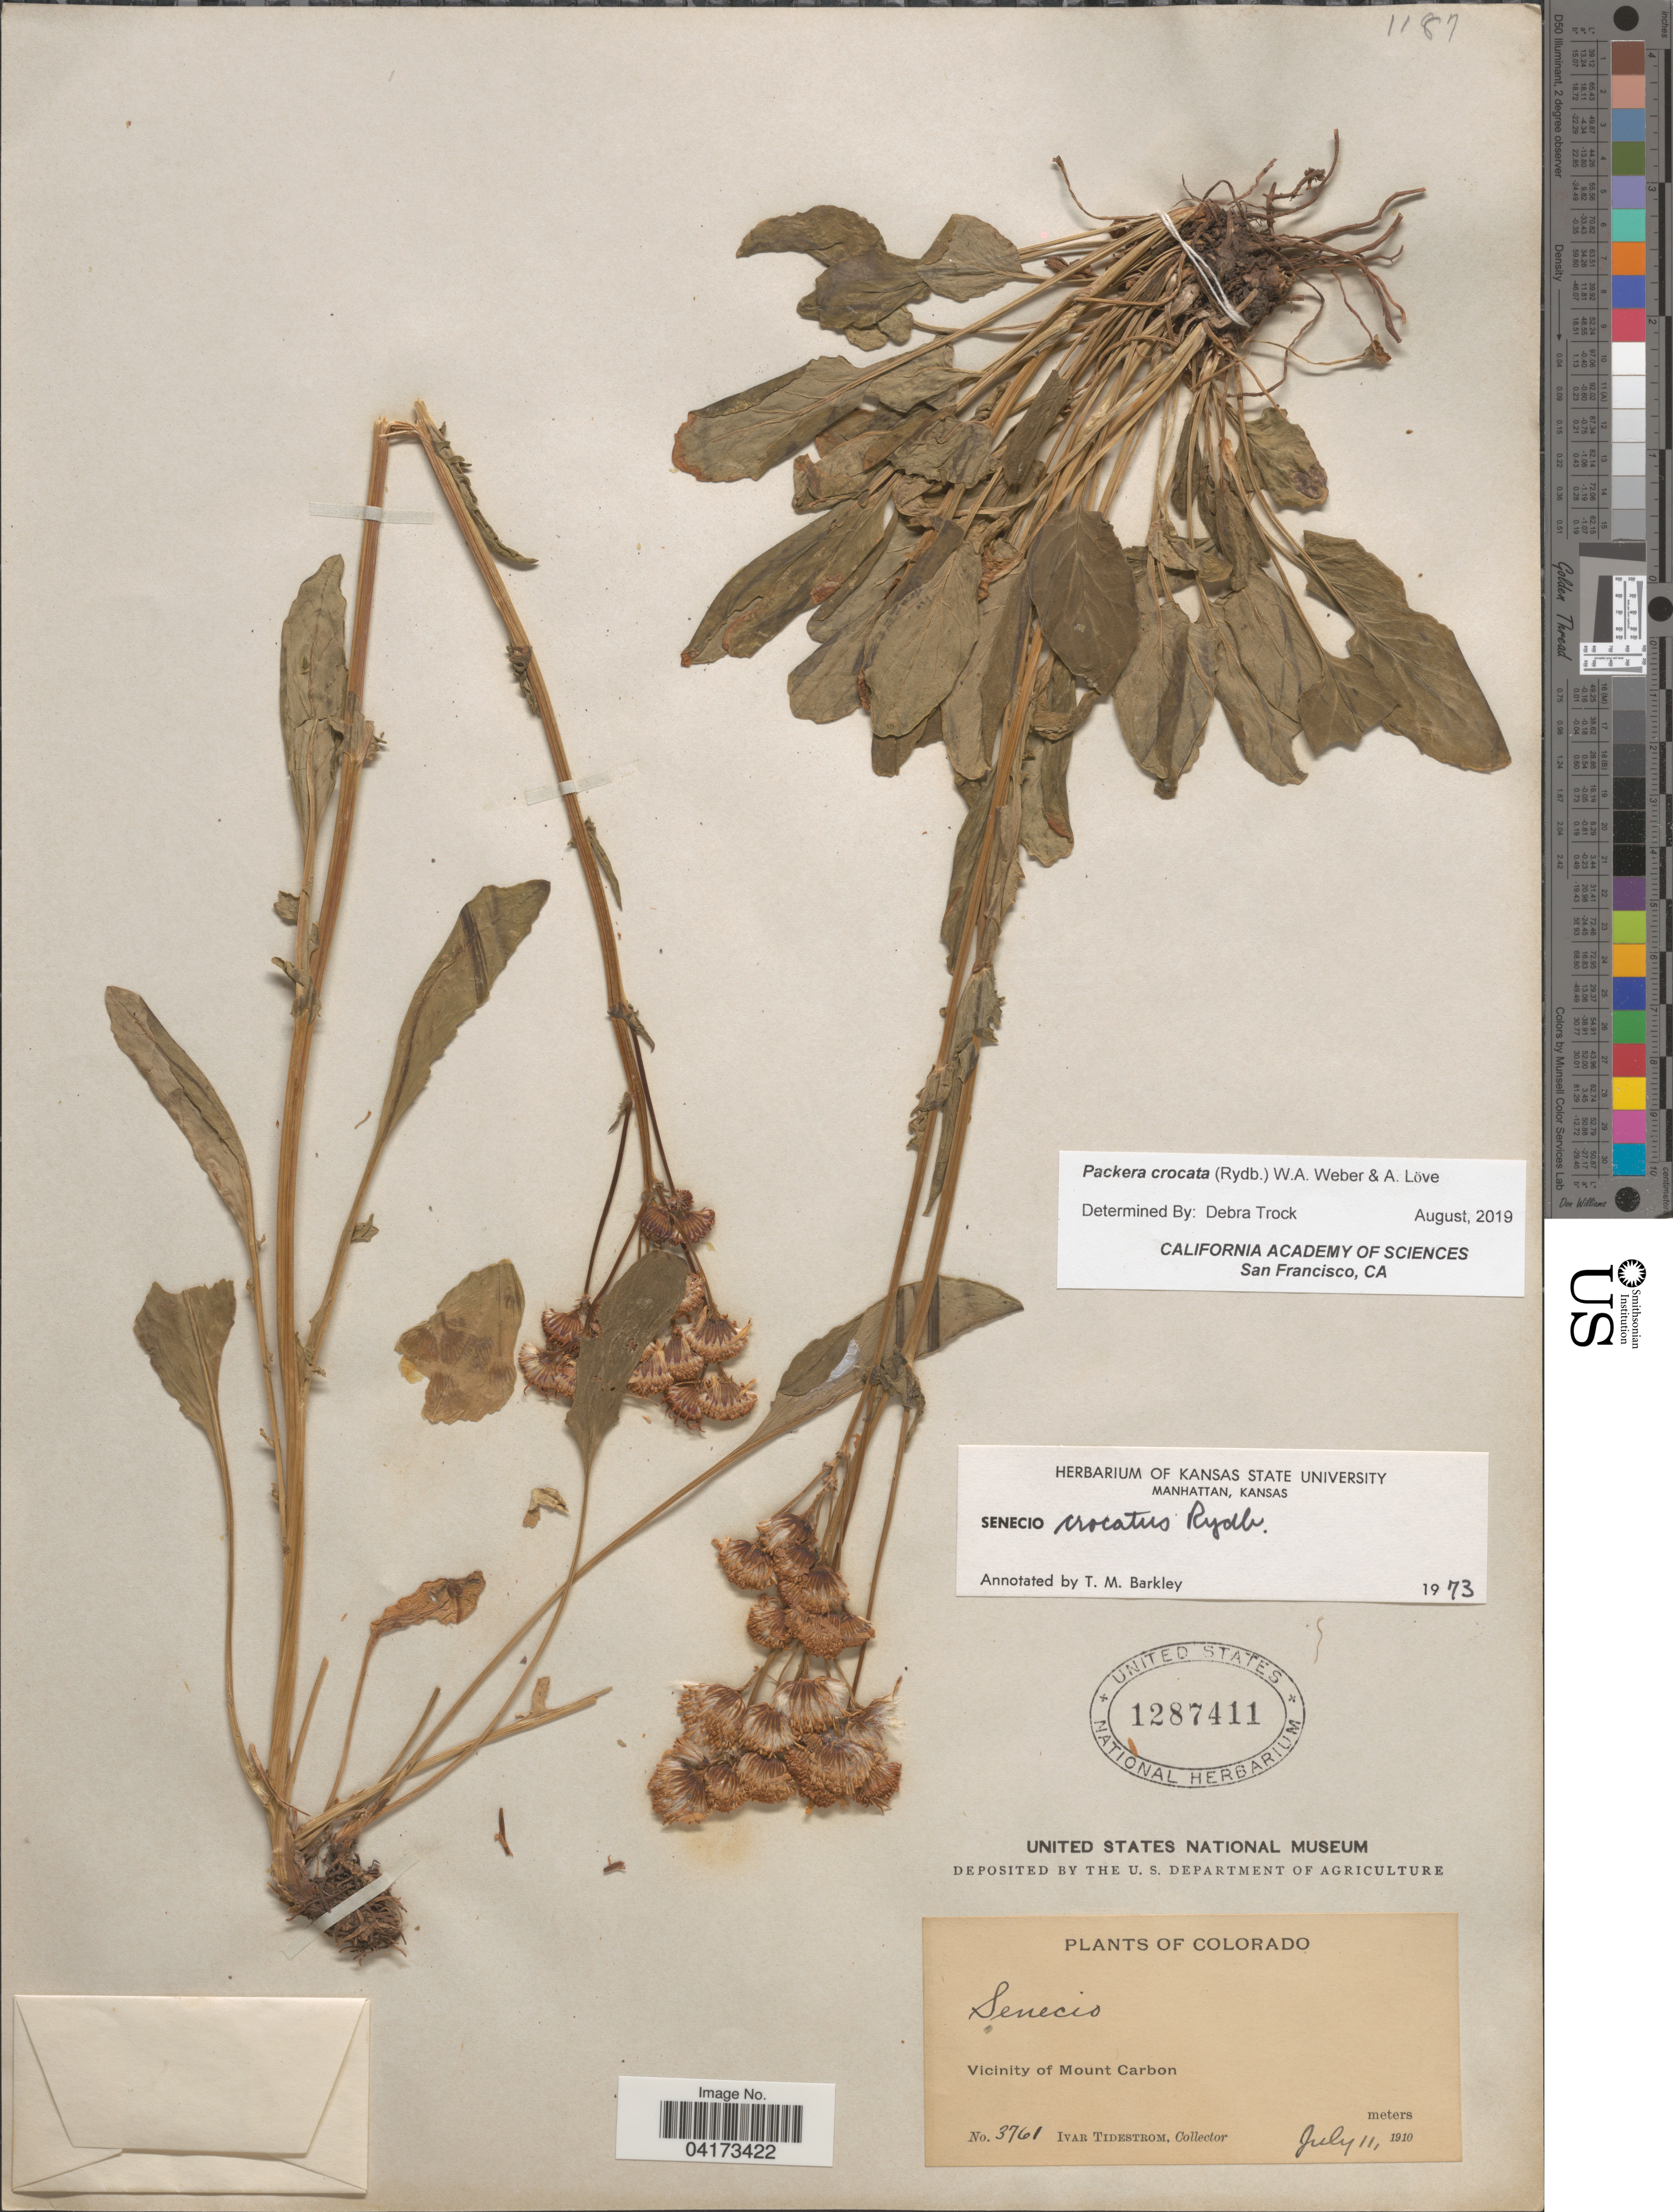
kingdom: Plantae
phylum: Tracheophyta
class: Magnoliopsida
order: Asterales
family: Asteraceae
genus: Packera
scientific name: Packera crocata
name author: (Rydb.) W.A. Weber & Á. Löve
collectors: I. F. Tidestrom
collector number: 3761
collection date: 1910-07-11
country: United States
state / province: Colorado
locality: Vicinity of Mount Carbon.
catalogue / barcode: US 1287411